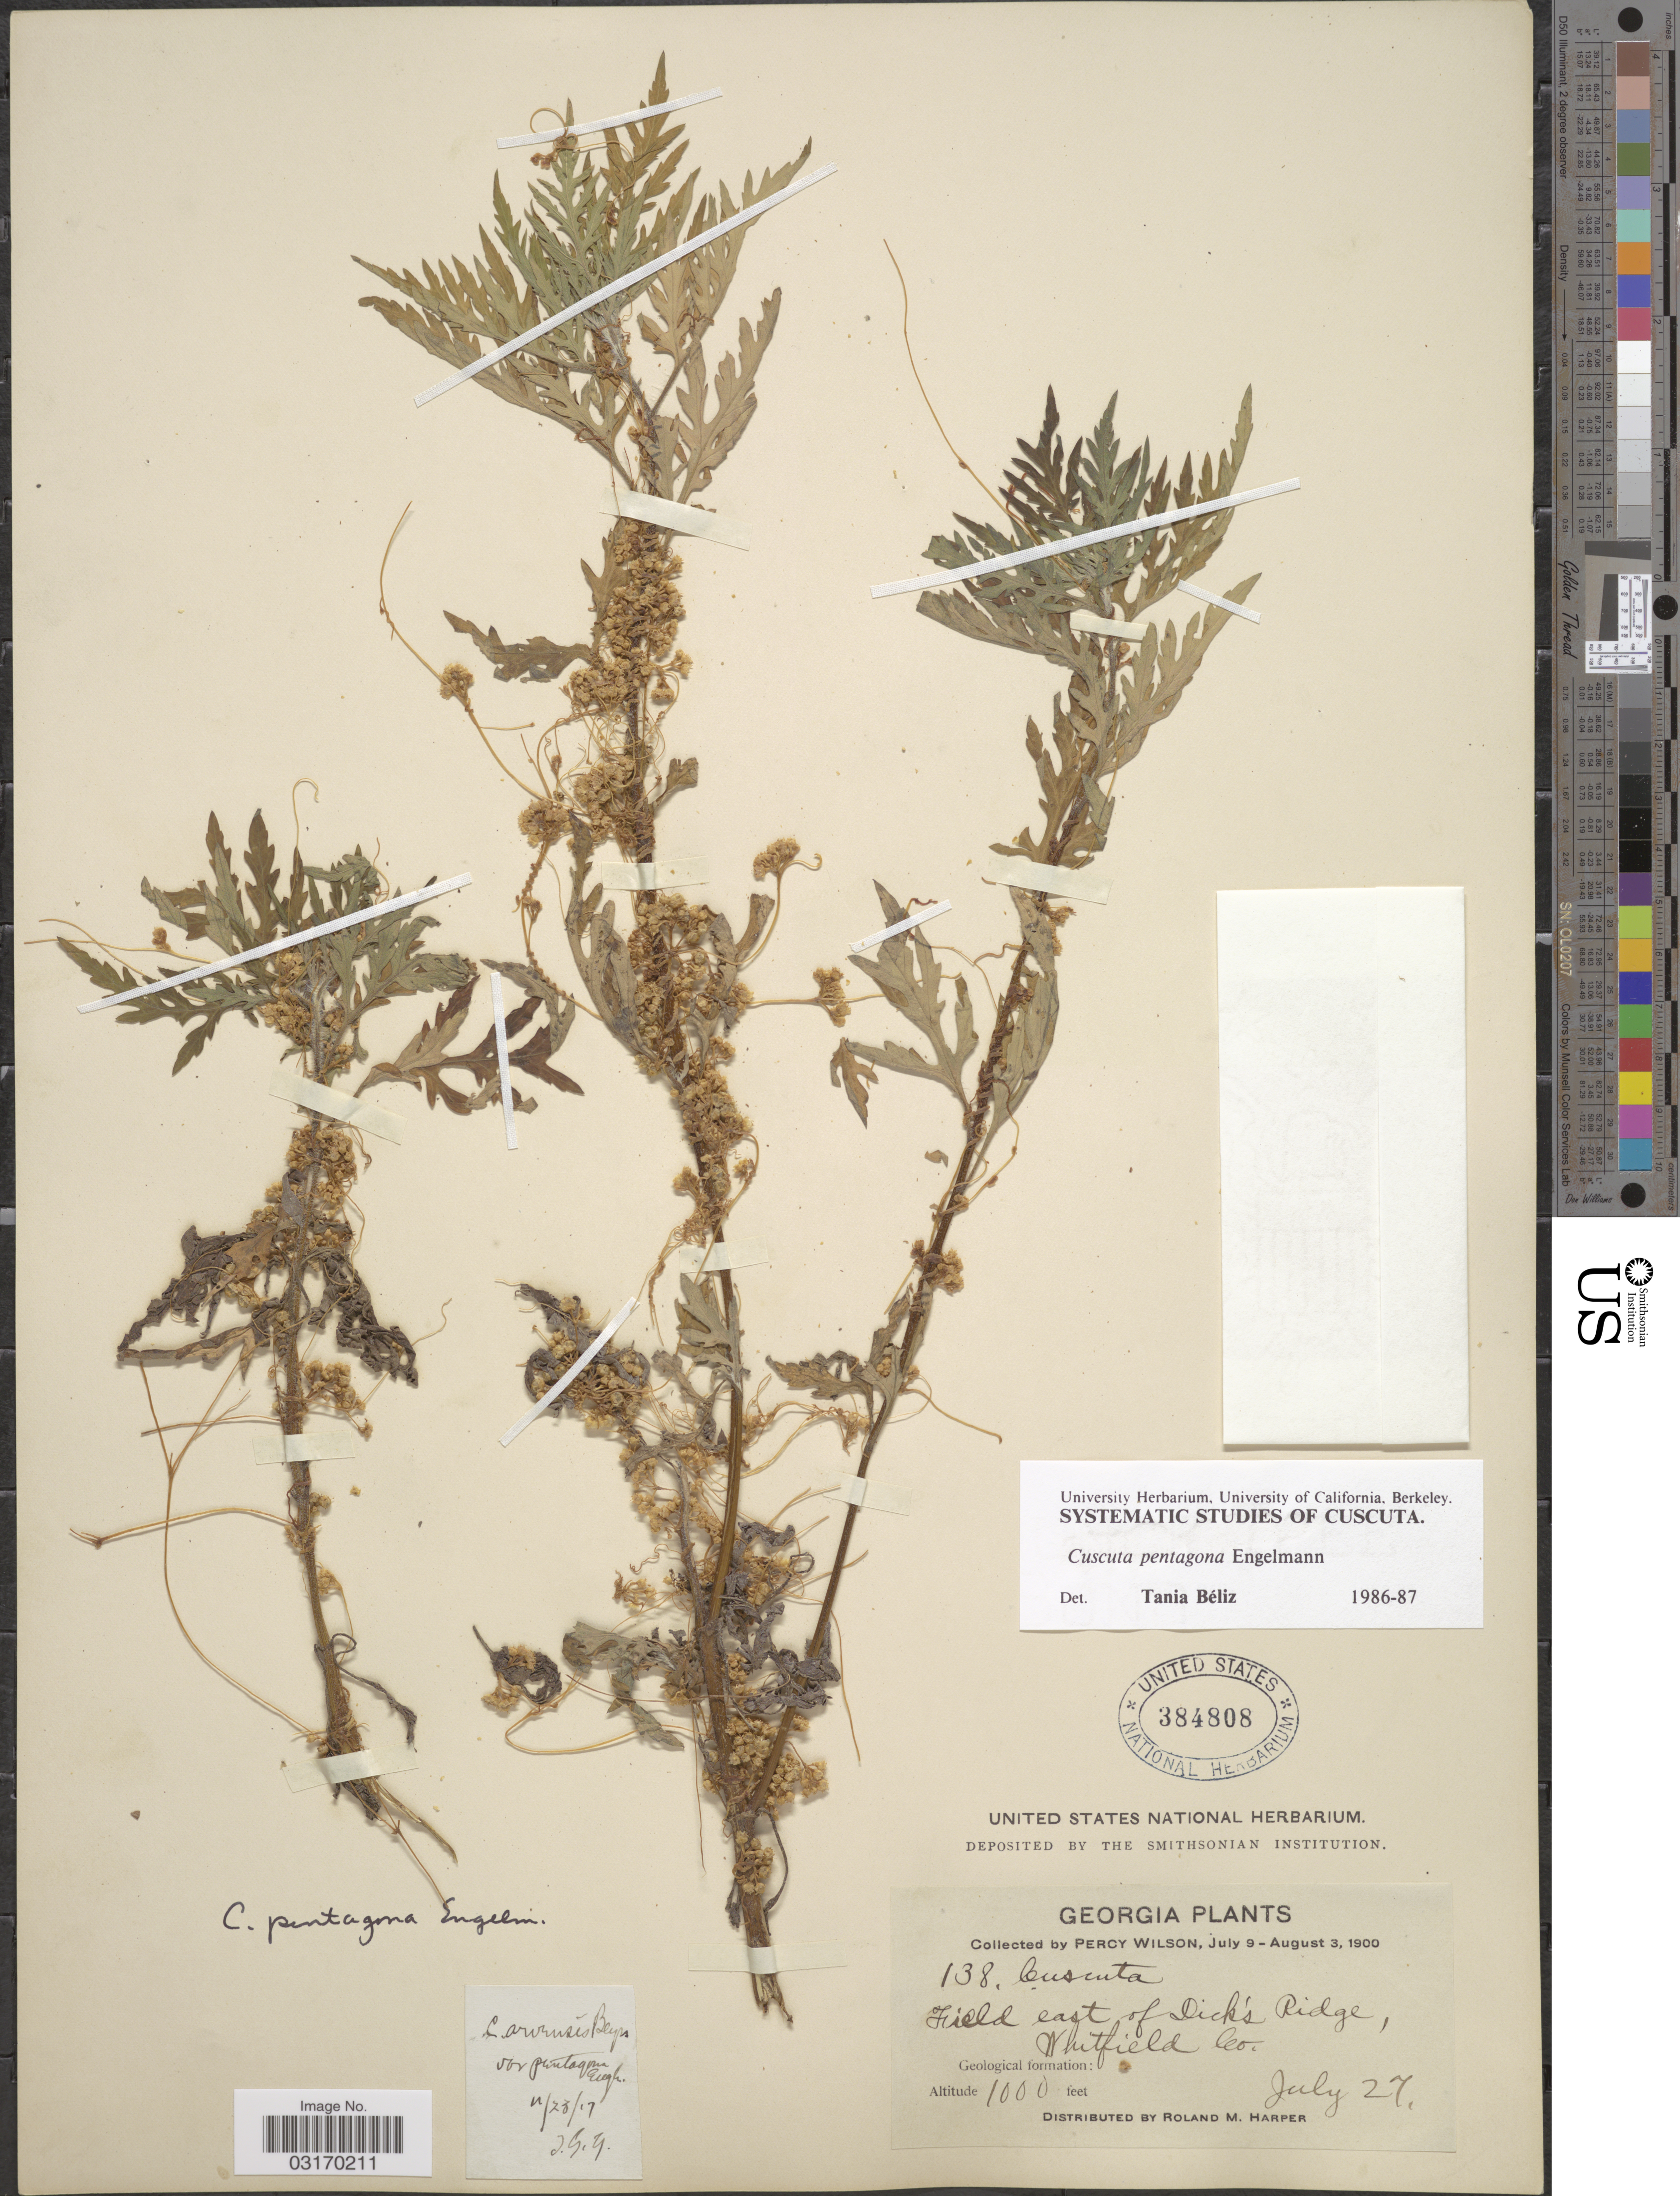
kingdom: Plantae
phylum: Tracheophyta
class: Magnoliopsida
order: Solanales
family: Convolvulaceae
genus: Cuscuta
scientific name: Cuscuta pentagona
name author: Engelm.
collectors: P. Wilson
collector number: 138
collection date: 1900-07-27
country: United States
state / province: Georgia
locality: Field east of Dick's Ridge, Whitfield Co.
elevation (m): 305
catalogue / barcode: US 384808